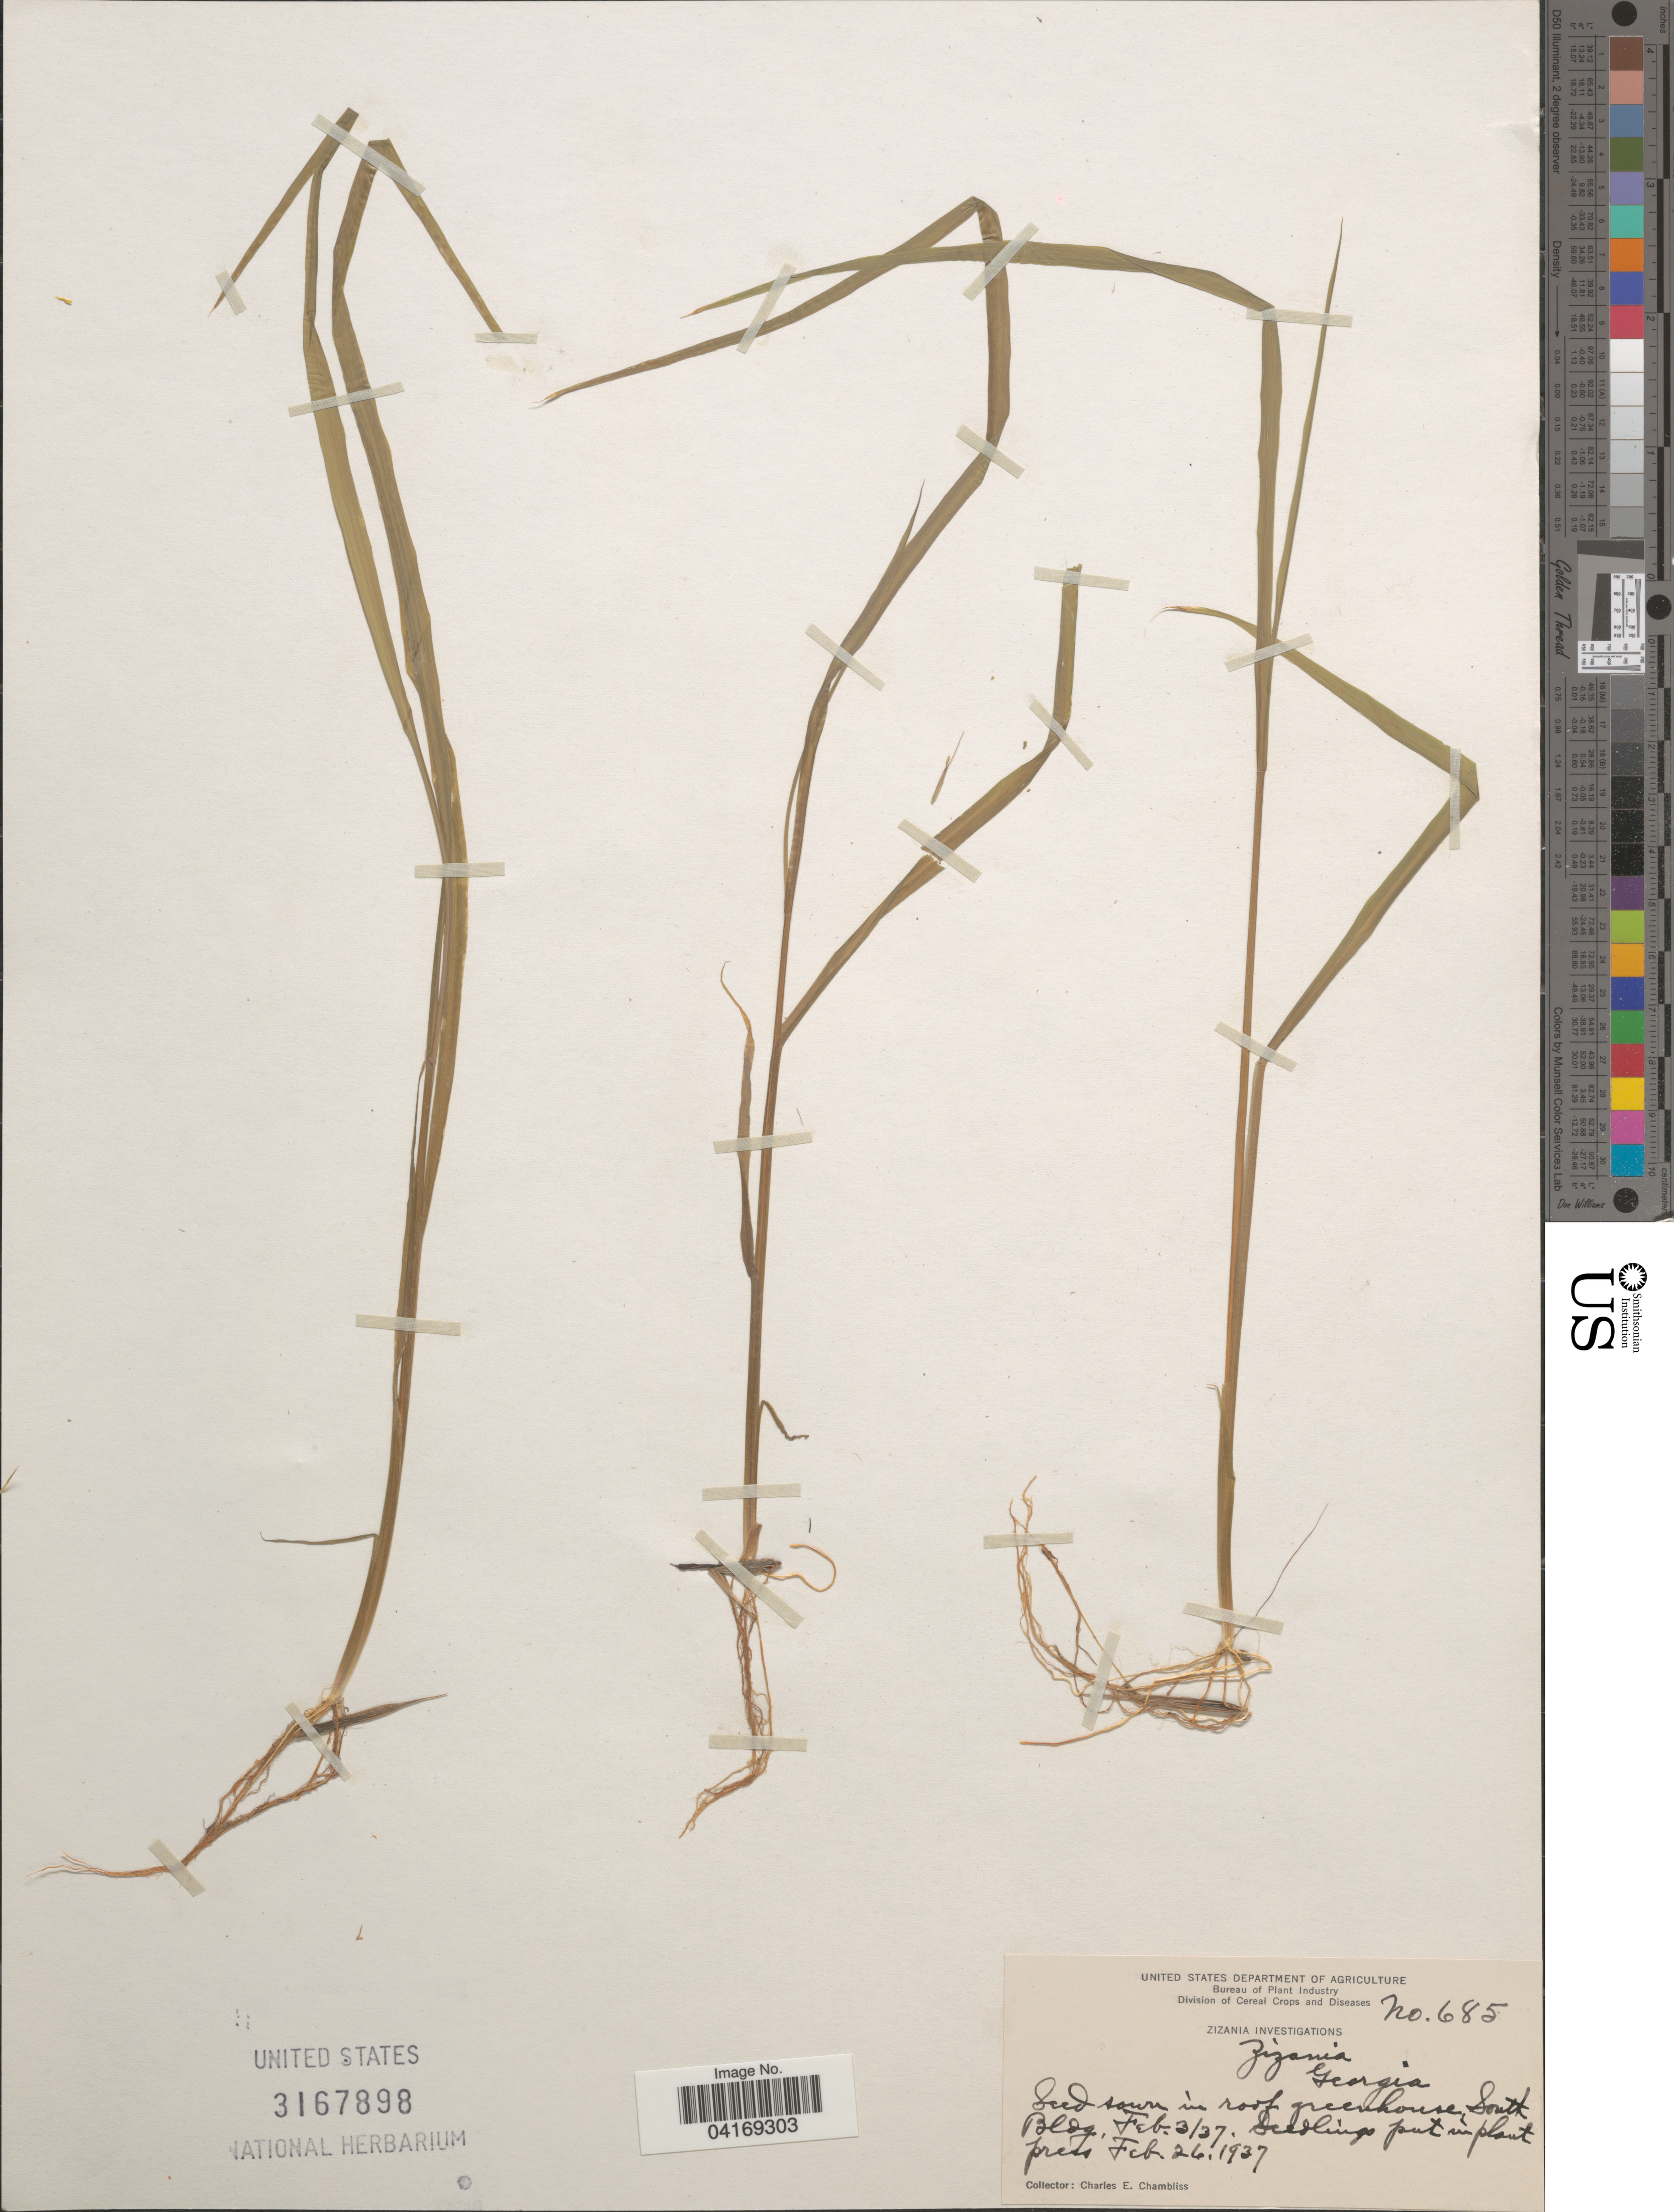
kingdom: Plantae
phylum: Tracheophyta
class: Liliopsida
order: Poales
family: Poaceae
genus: Zizania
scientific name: Zizania sp.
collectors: C. Chambliss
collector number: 685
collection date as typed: Transcribed d/m/y: 3/2/37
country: United States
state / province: District of Columbia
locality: In roof greenhouse, South Bldg.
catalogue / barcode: US 3167898